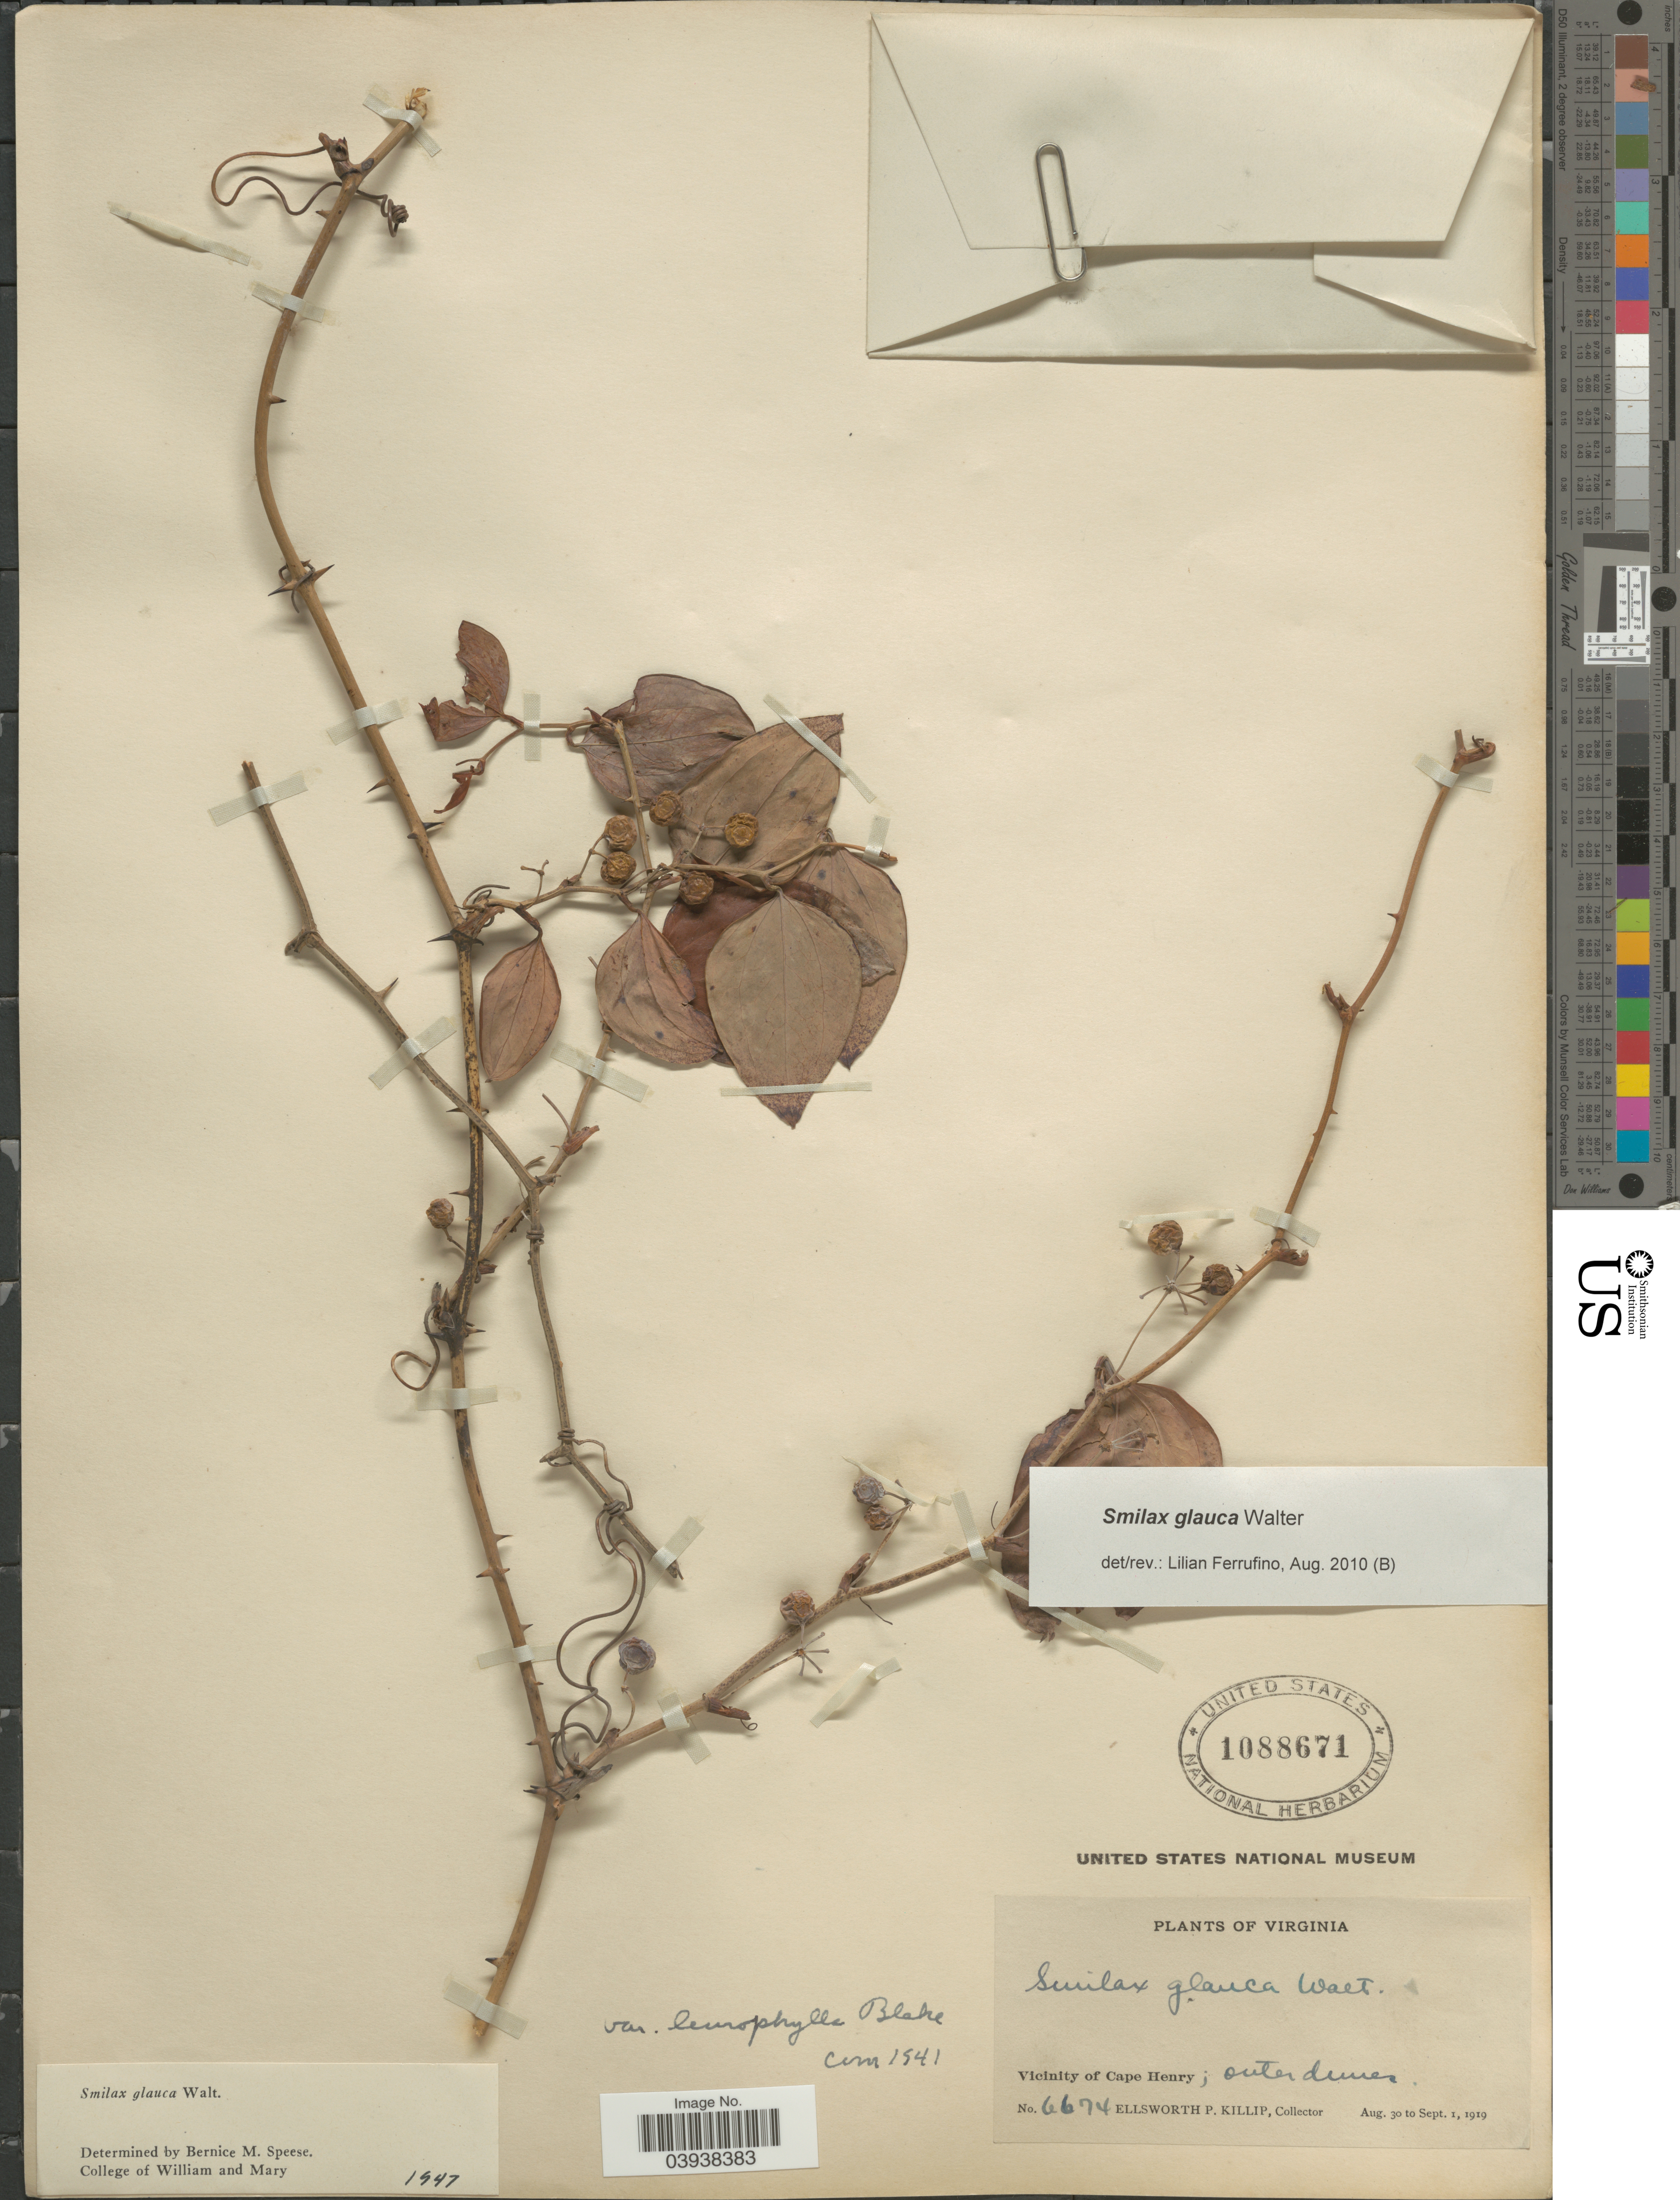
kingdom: Plantae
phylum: Tracheophyta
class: Liliopsida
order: Liliales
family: Smilacaceae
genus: Smilax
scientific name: Smilax glauca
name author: Walter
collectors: E. P. Killip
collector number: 6674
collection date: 1919-08-30/1919-09-01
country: United States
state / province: Virginia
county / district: City of Virginia Beach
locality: Vicinity of Cape Henry; outer dunes.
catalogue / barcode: US 1088671